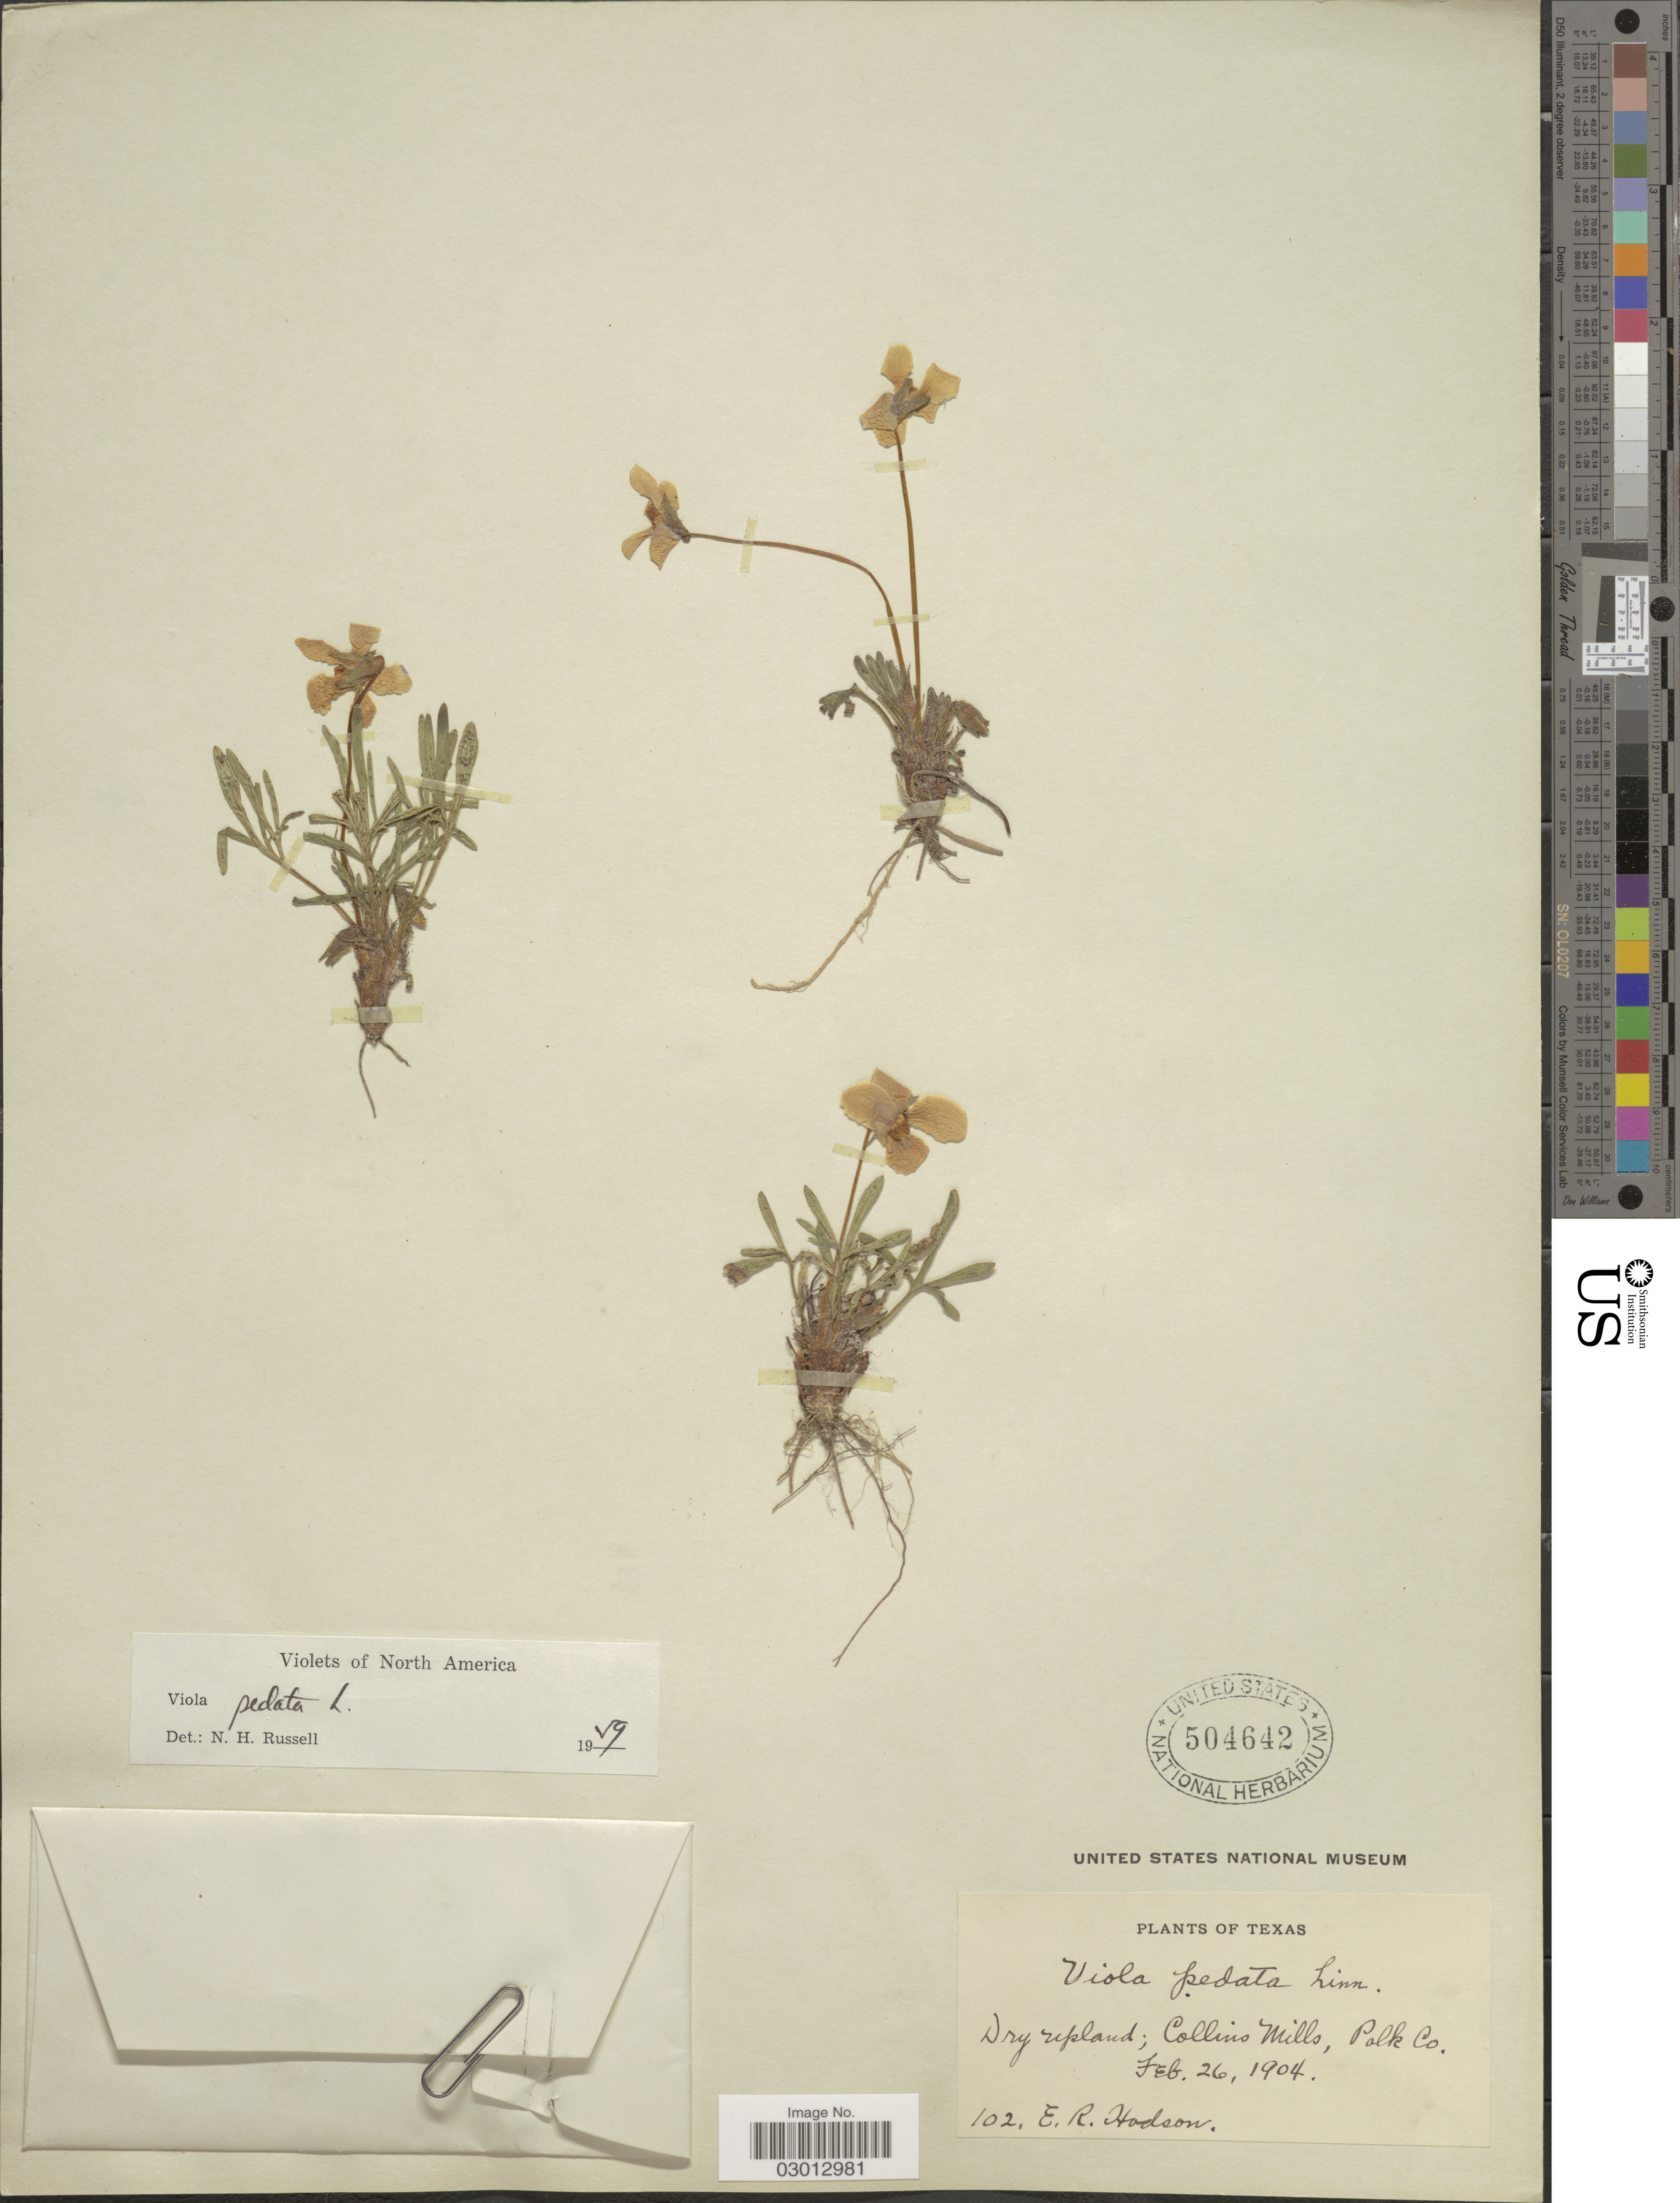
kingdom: Plantae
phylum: Tracheophyta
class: Magnoliopsida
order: Malpighiales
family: Violaceae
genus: Viola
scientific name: Viola pedata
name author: L.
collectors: E. Hodson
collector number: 102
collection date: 1904-02-26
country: United States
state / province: Texas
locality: Collins Mills, Polk Co.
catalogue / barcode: US 504642